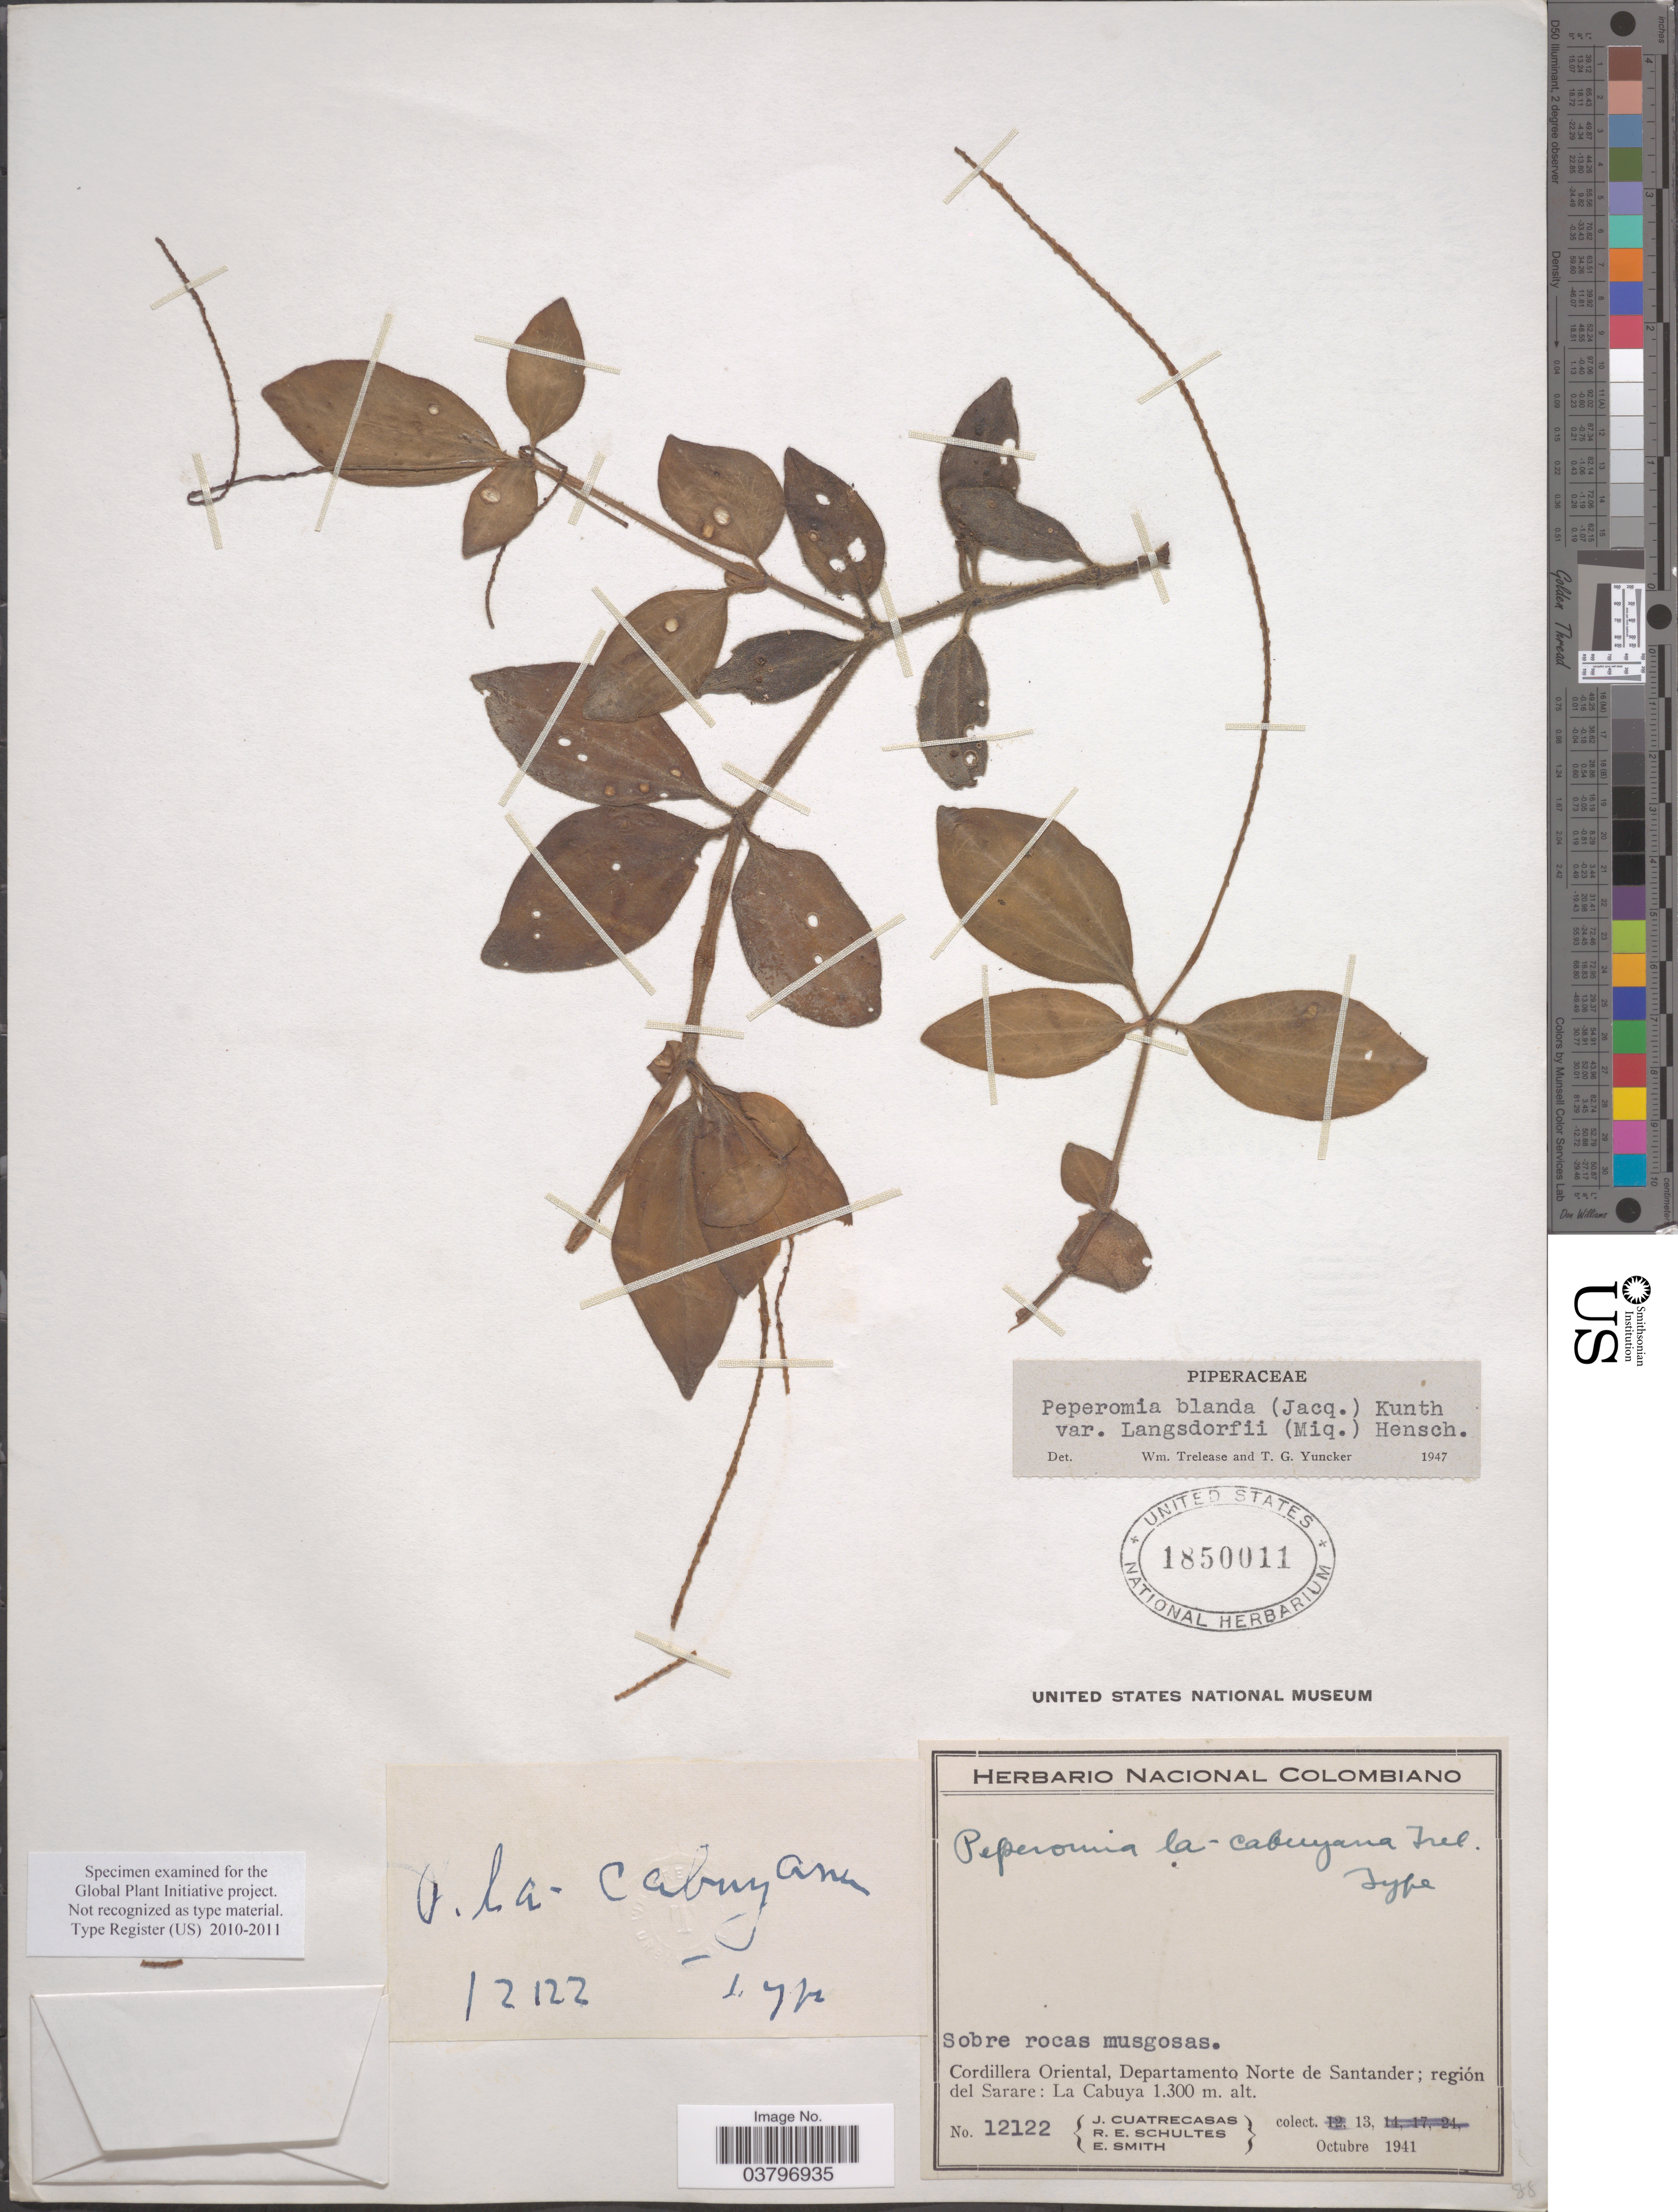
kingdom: Plantae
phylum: Tracheophyta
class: Magnoliopsida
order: Piperales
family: Piperaceae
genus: Peperomia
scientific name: Peperomia blanda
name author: (Jacq.) Kunth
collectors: J. Cuatrecasas, R. E. Schultes & E. Smith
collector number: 12122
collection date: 1941-10-13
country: Colombia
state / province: Norte de Santander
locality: Cordillera Oriental, Departamento Norte de Santander; región del Sarare: La Cabuya.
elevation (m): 1300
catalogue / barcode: US 1850011